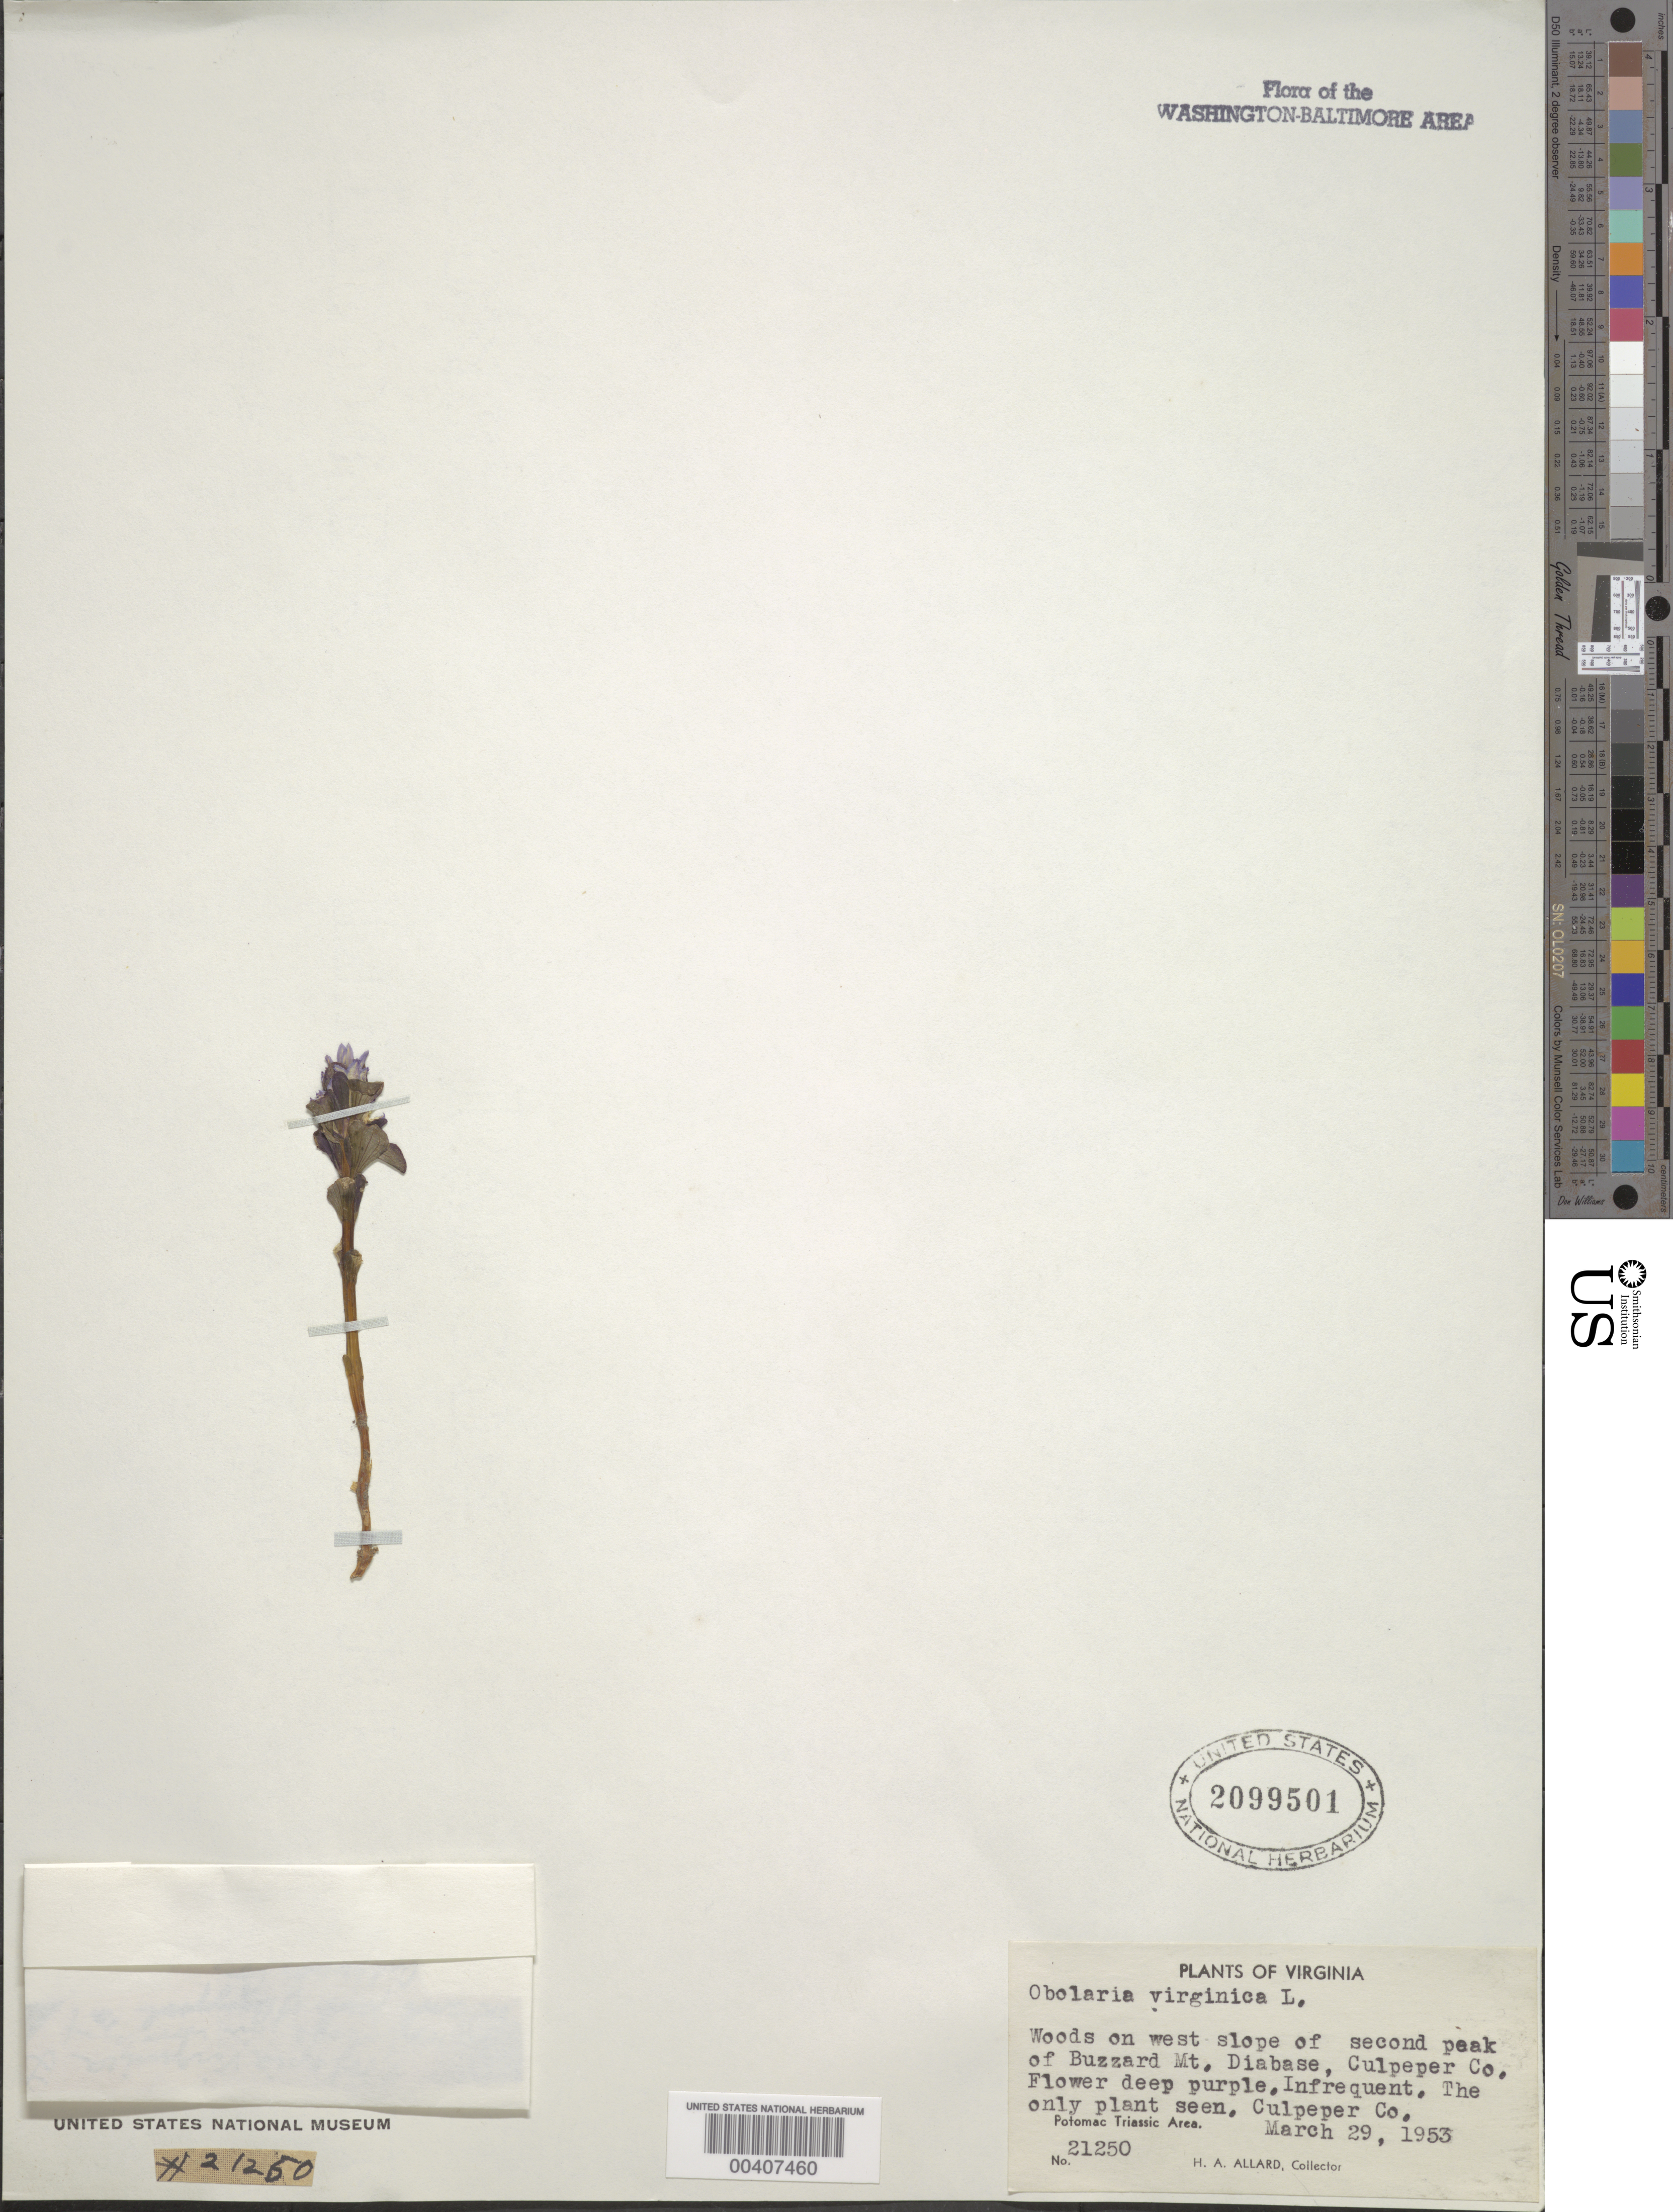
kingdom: Plantae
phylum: Tracheophyta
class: Magnoliopsida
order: Gentianales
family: Gentianaceae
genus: Obolaria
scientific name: Obolaria virginica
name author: L.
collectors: H. A. Allard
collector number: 21250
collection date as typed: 29 Mar 1953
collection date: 1953-03-29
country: United States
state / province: Virginia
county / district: Culpeper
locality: W slope of 2nd peak of Buzzard Mountain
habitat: Woods, diabase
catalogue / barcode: US 2099501